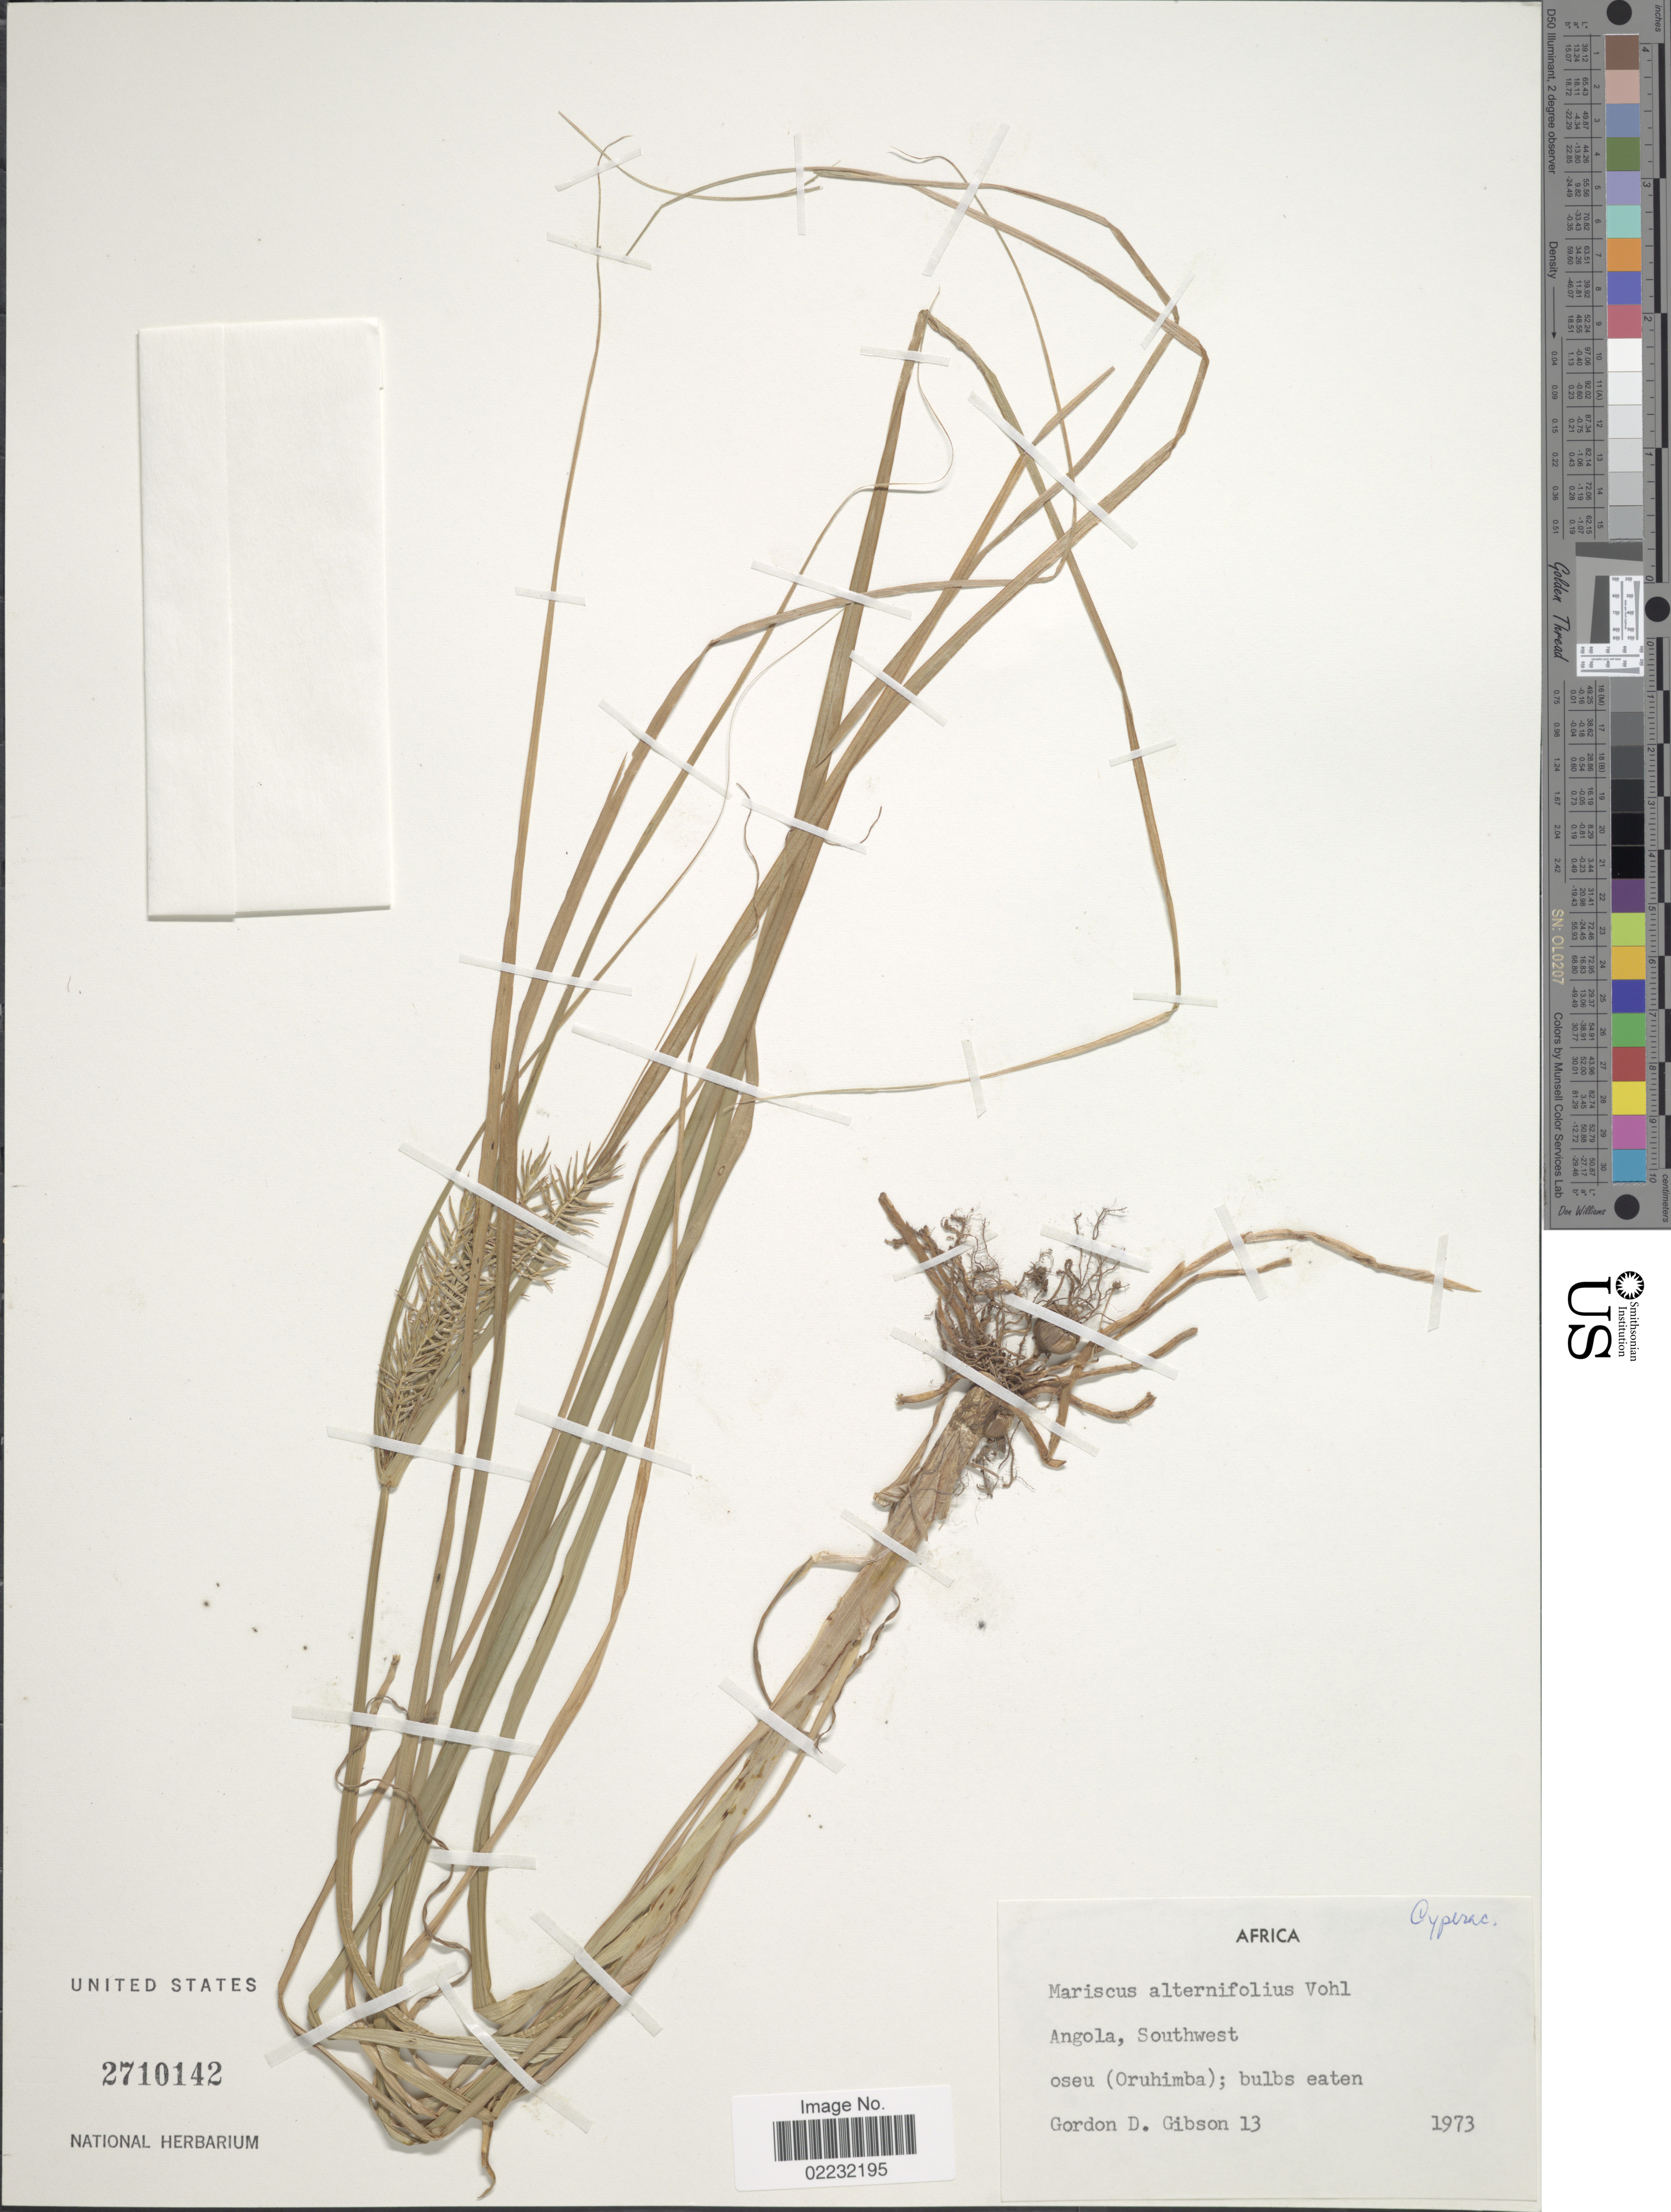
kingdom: Plantae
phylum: Tracheophyta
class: Liliopsida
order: Poales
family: Cyperaceae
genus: Cyperus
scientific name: Cyperus callistus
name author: Ridl.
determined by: Strong, Mark T., (BOT), Smithsonian Institution - National Museum of Natural History (UNITED STATES)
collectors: G. D. Gibson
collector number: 13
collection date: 1973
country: Angola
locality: Southwest, oseu (Oruhimba)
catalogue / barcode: US 2710142